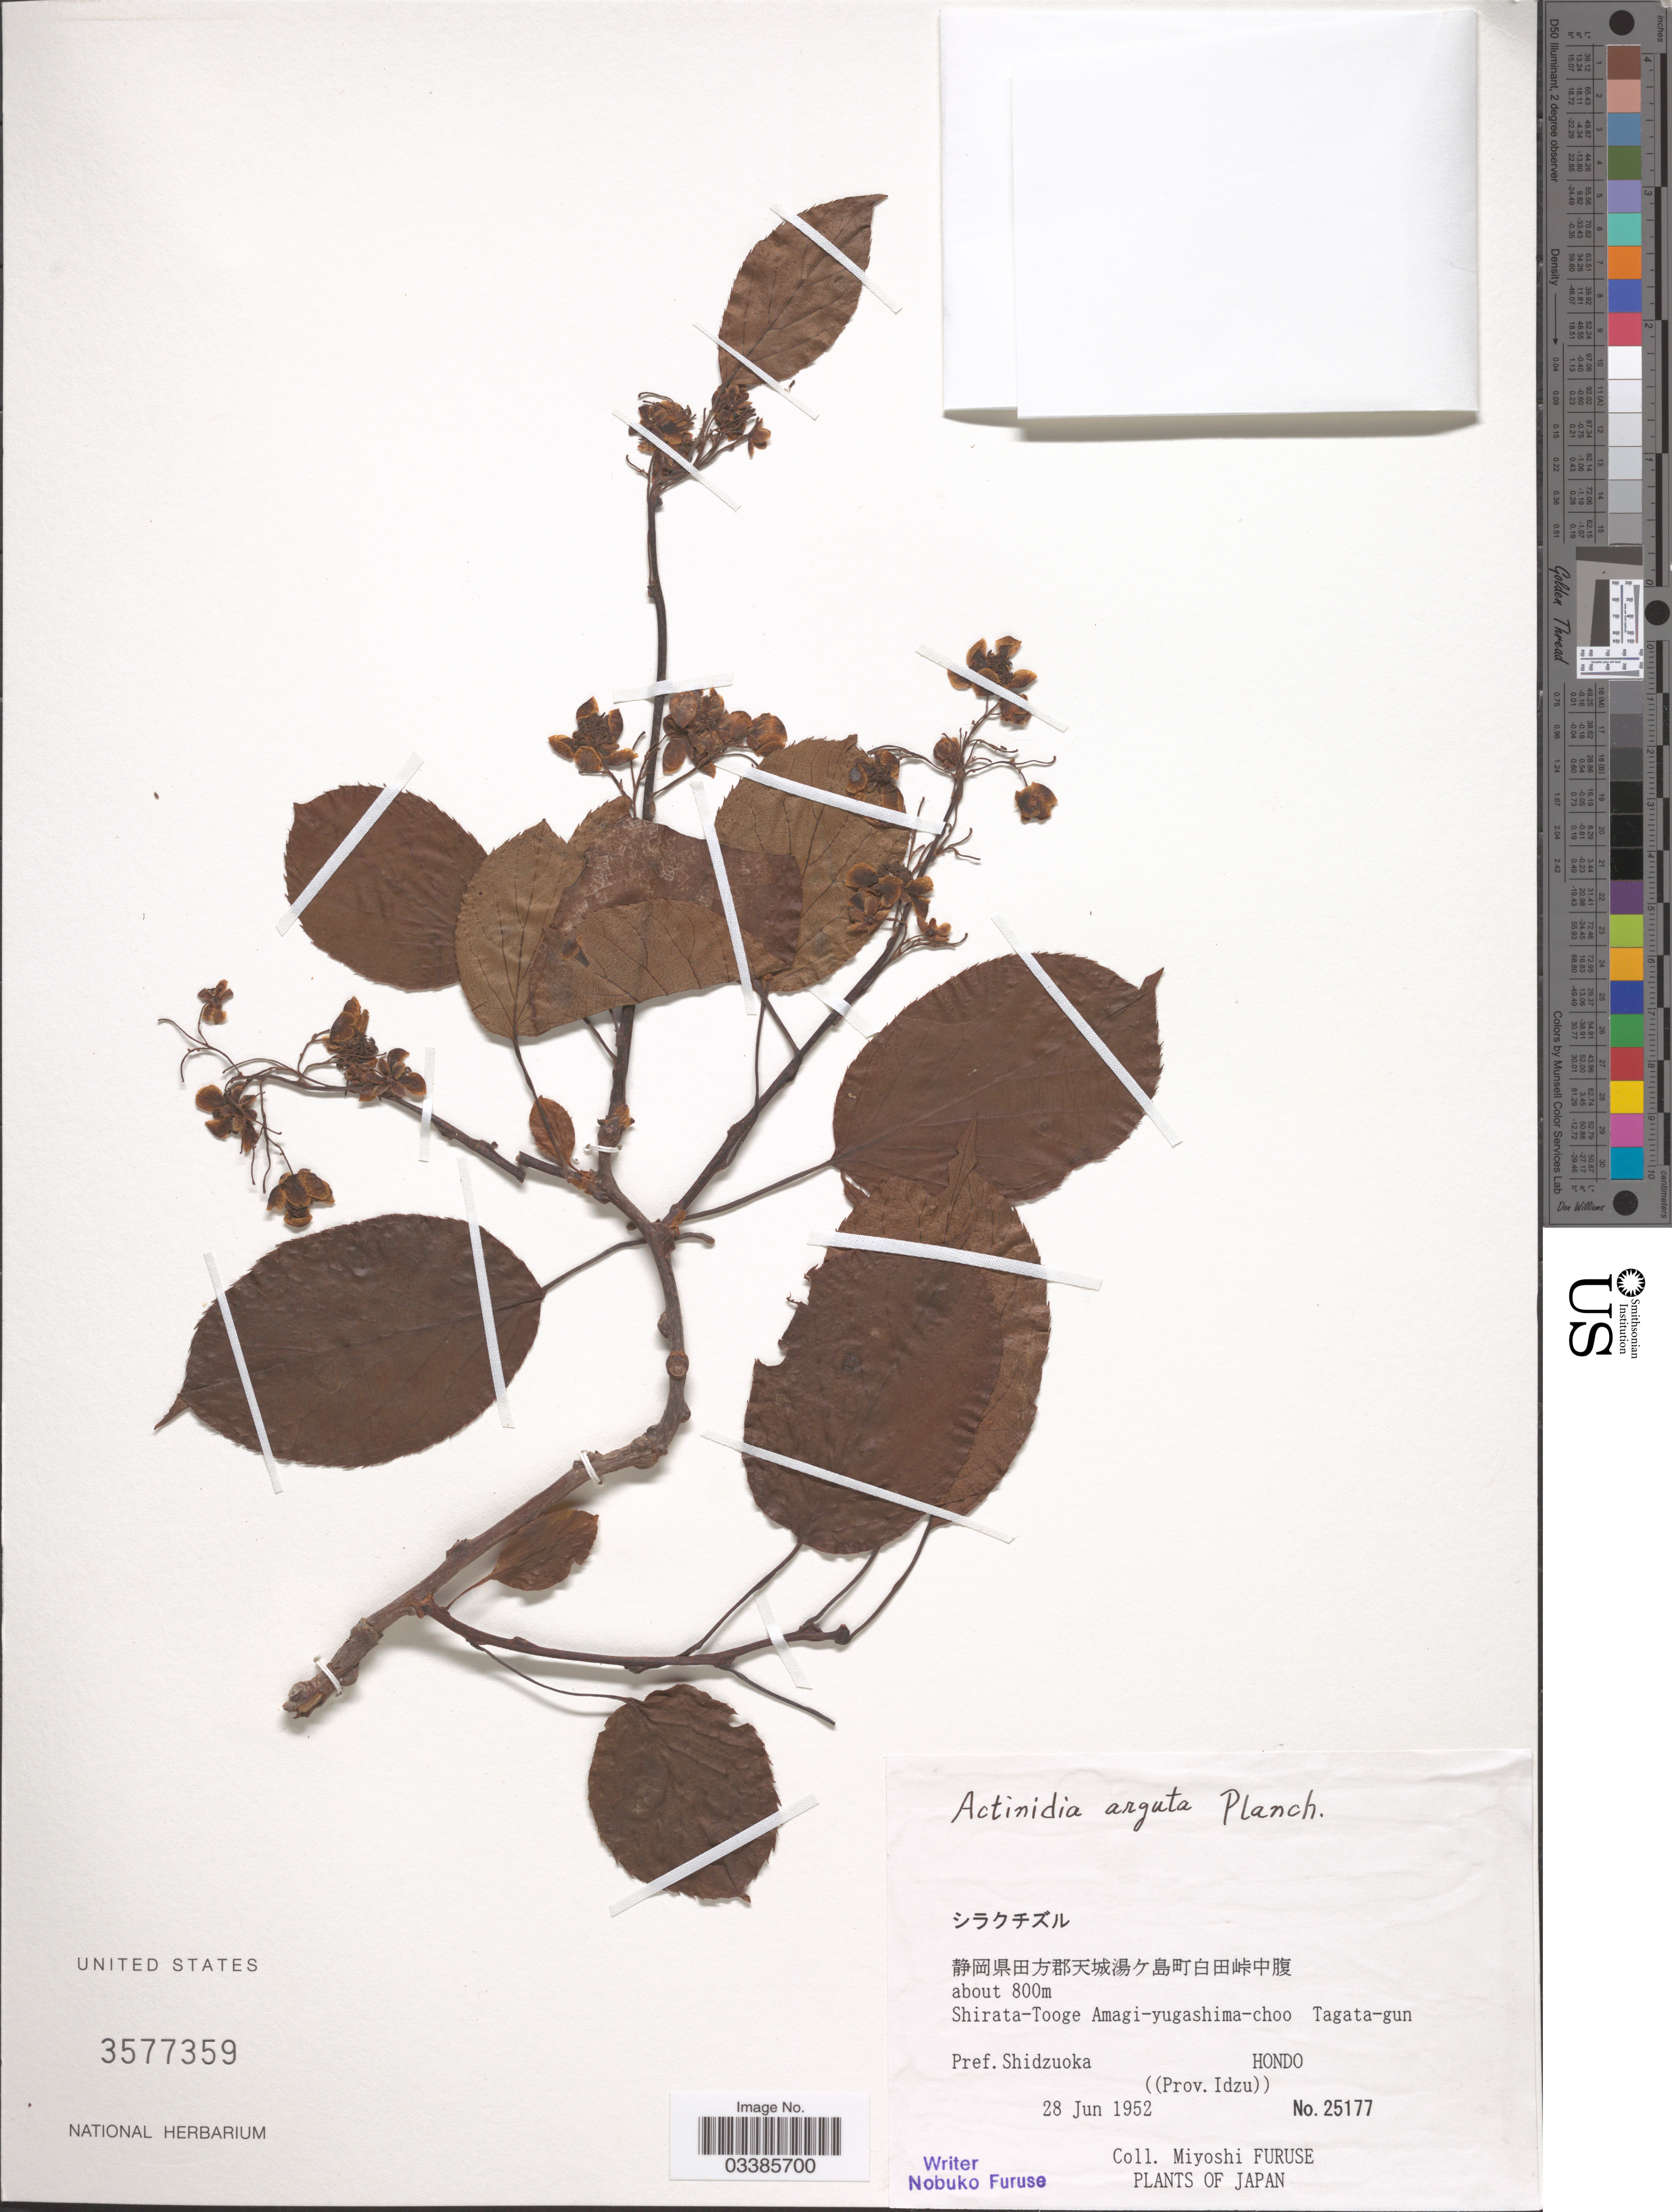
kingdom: Plantae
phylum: Tracheophyta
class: Magnoliopsida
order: Ericales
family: Actinidiaceae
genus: Actinidia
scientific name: Actinidia arguta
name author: (Siebold & Zucc.) Planch. ex Miq.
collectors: M. Furuse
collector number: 25177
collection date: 1952-06-28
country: Japan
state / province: Sizuoka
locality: Shirata-Tooge Amagi-yugashima-choo Tagata-gun. Pref. Shidzuoka. Hondo. (Prov. Idzu).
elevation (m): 800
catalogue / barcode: US 3577359